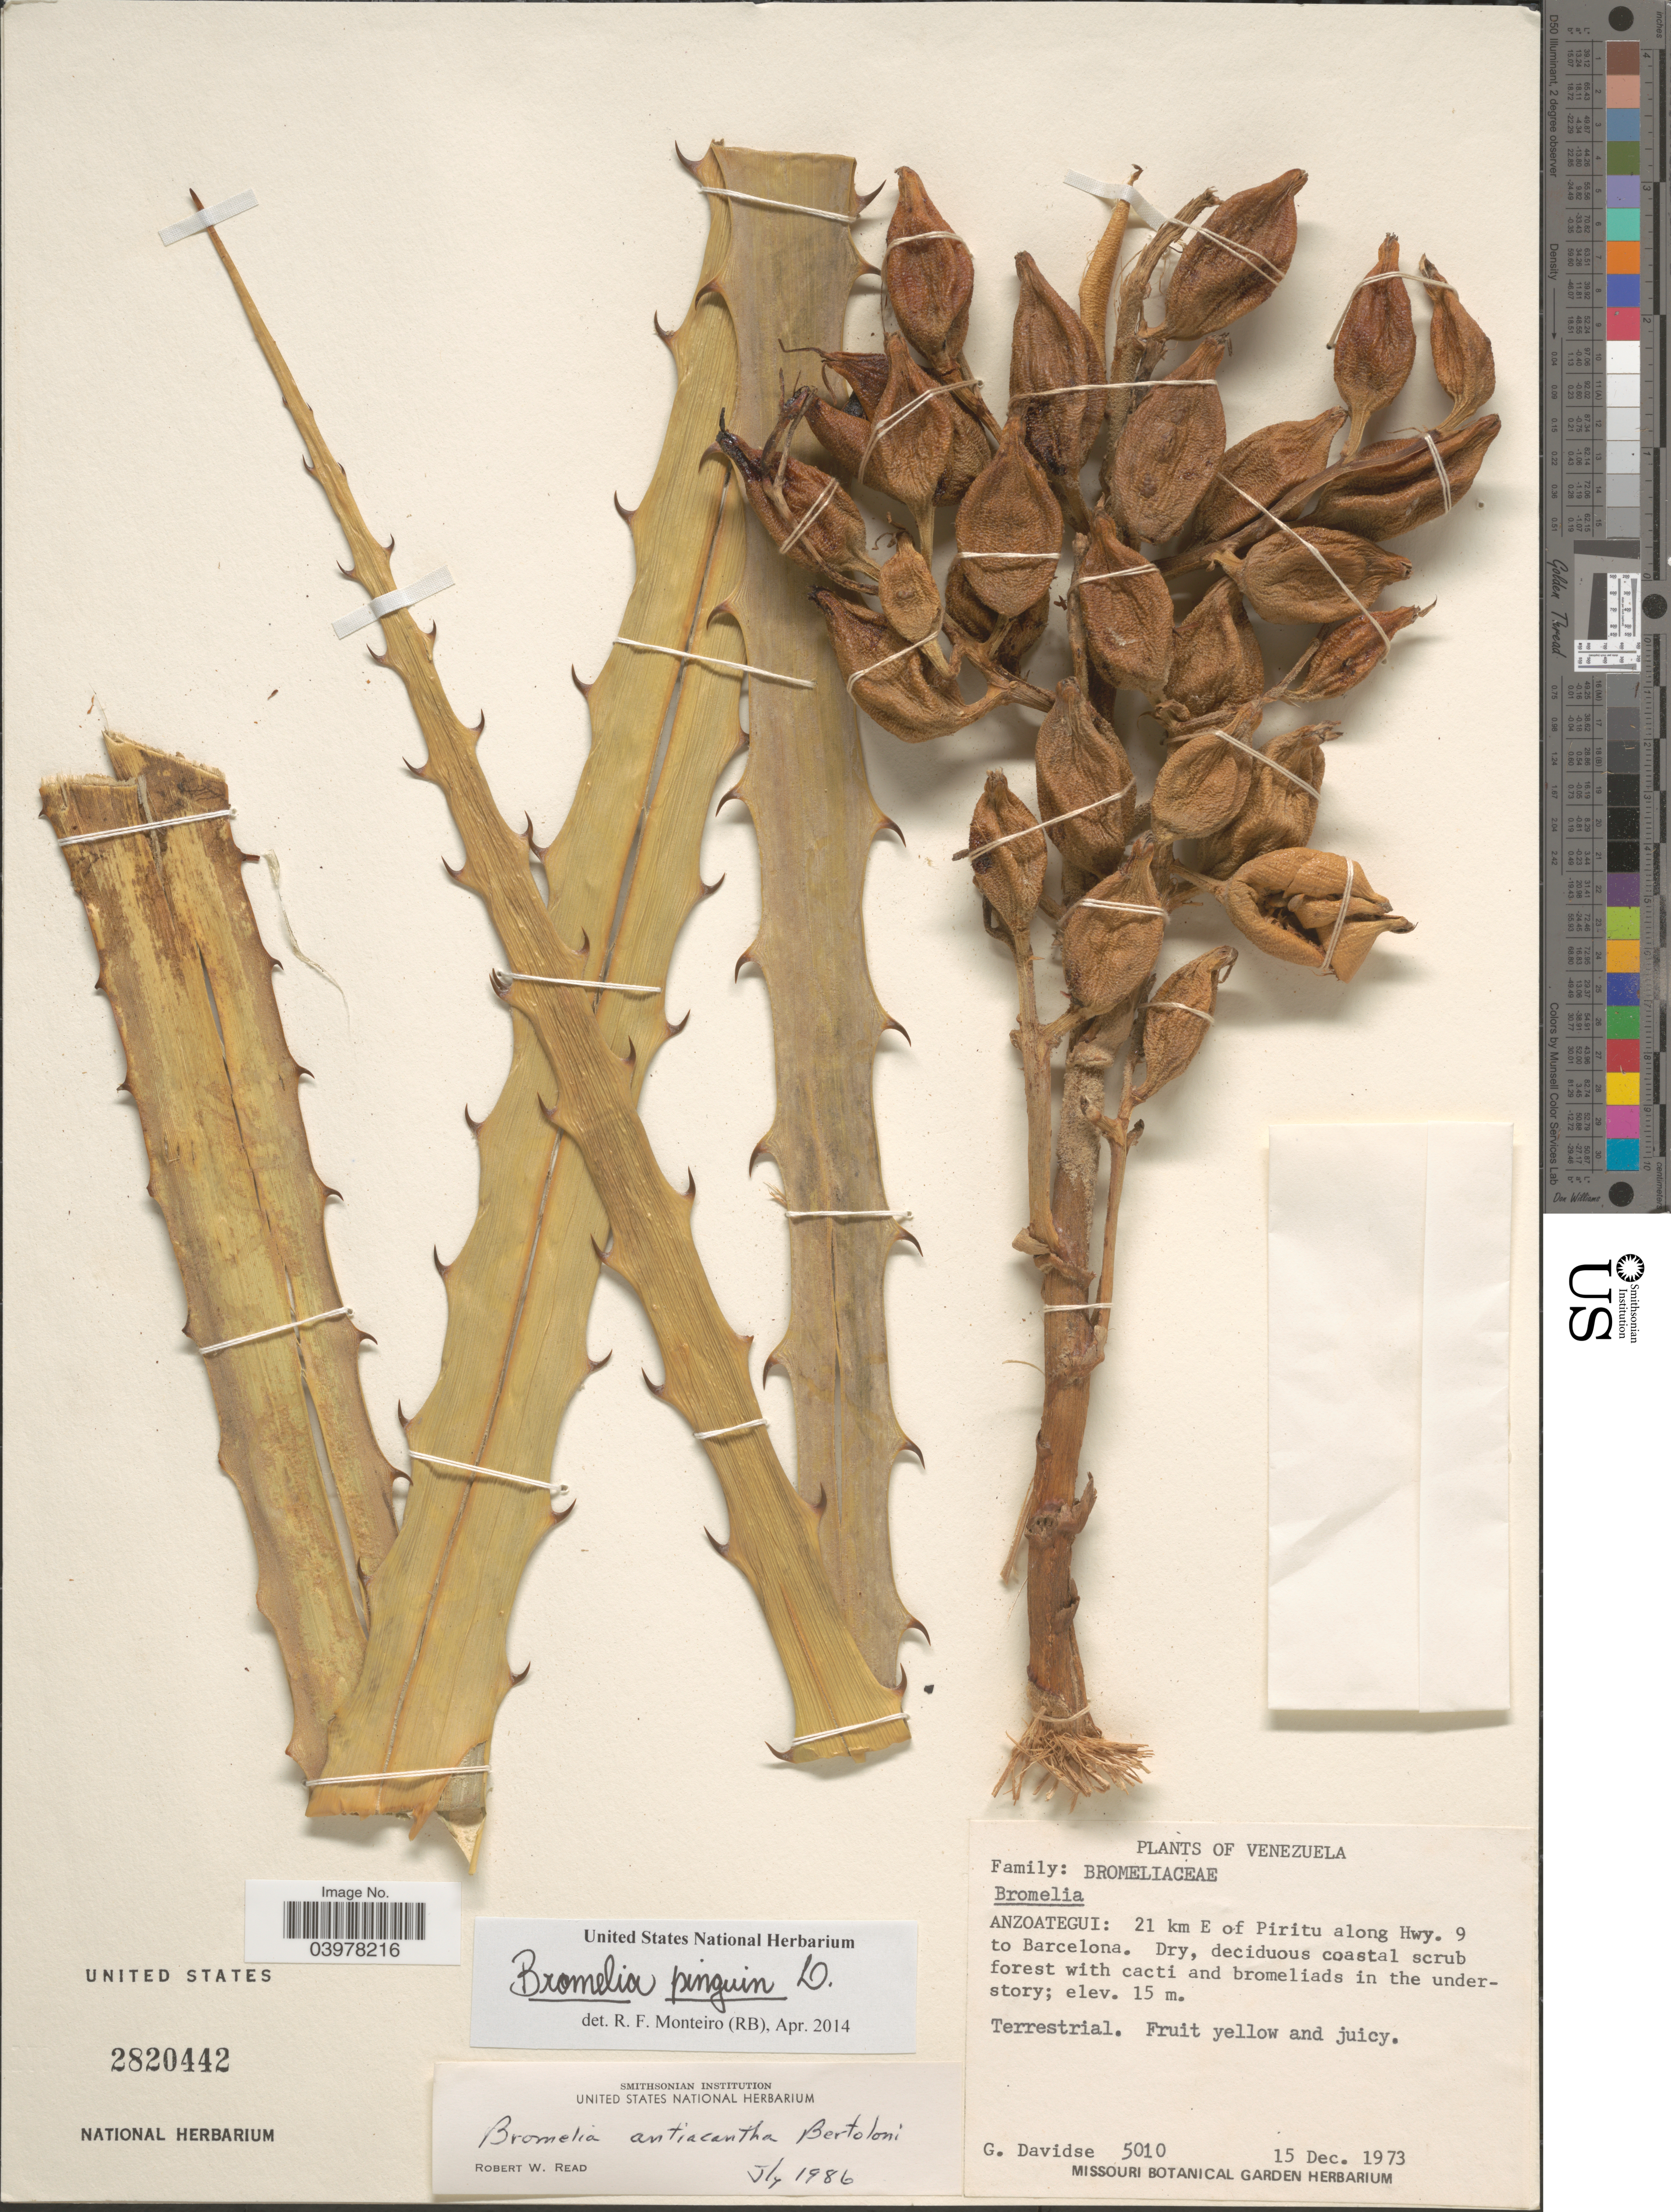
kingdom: Plantae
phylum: Tracheophyta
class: Liliopsida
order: Poales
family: Bromeliaceae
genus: Bromelia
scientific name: Bromelia pinguin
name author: L.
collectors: G. Davidse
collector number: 5010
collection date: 1973-12-15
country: Venezuela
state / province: Anzoategui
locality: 21 km E of Piritu along Hwy. 9 to Barcelona.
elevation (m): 15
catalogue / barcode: US 2820442